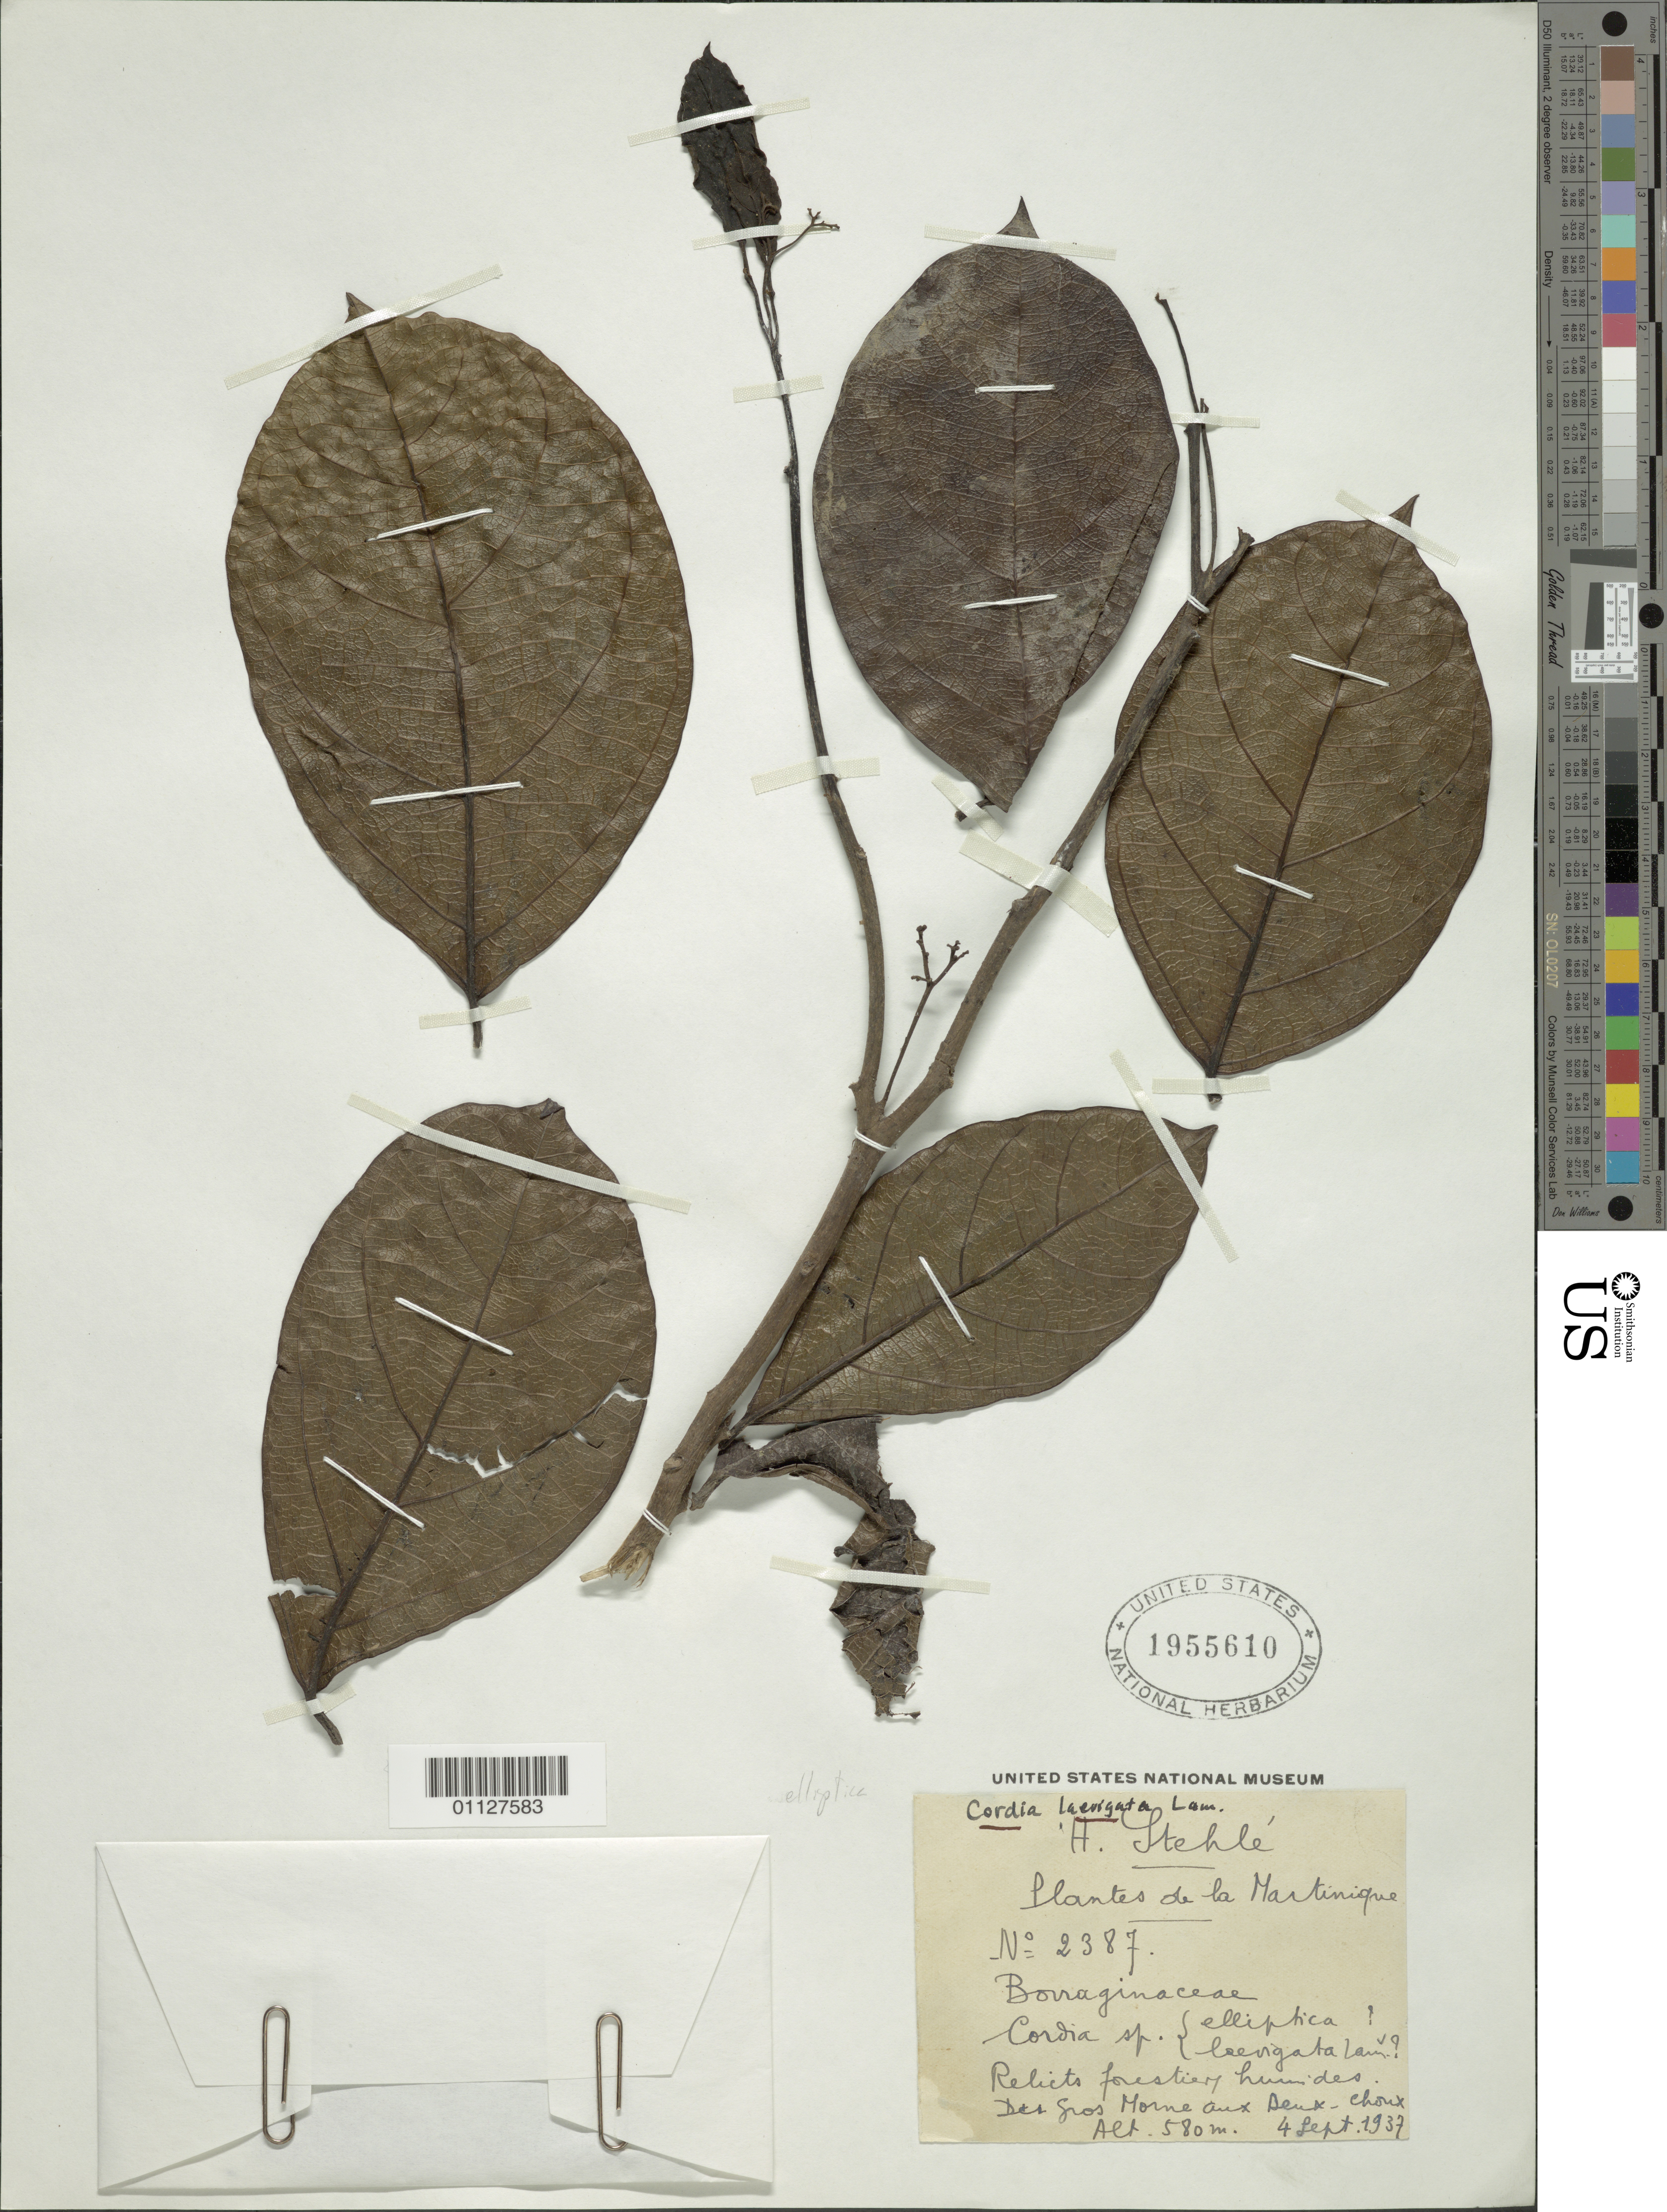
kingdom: Plantae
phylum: Tracheophyta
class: Magnoliopsida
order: Boraginales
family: Cordiaceae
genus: Cordia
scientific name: Cordia elliptica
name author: Sw.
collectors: H. Stehlé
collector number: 2387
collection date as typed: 04 Sep 1937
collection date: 1937-09-04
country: Martinique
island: Martinique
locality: Relicts forestiery humides. Det gros Morne aux Deux-Choux.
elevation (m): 580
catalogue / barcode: US 1955610